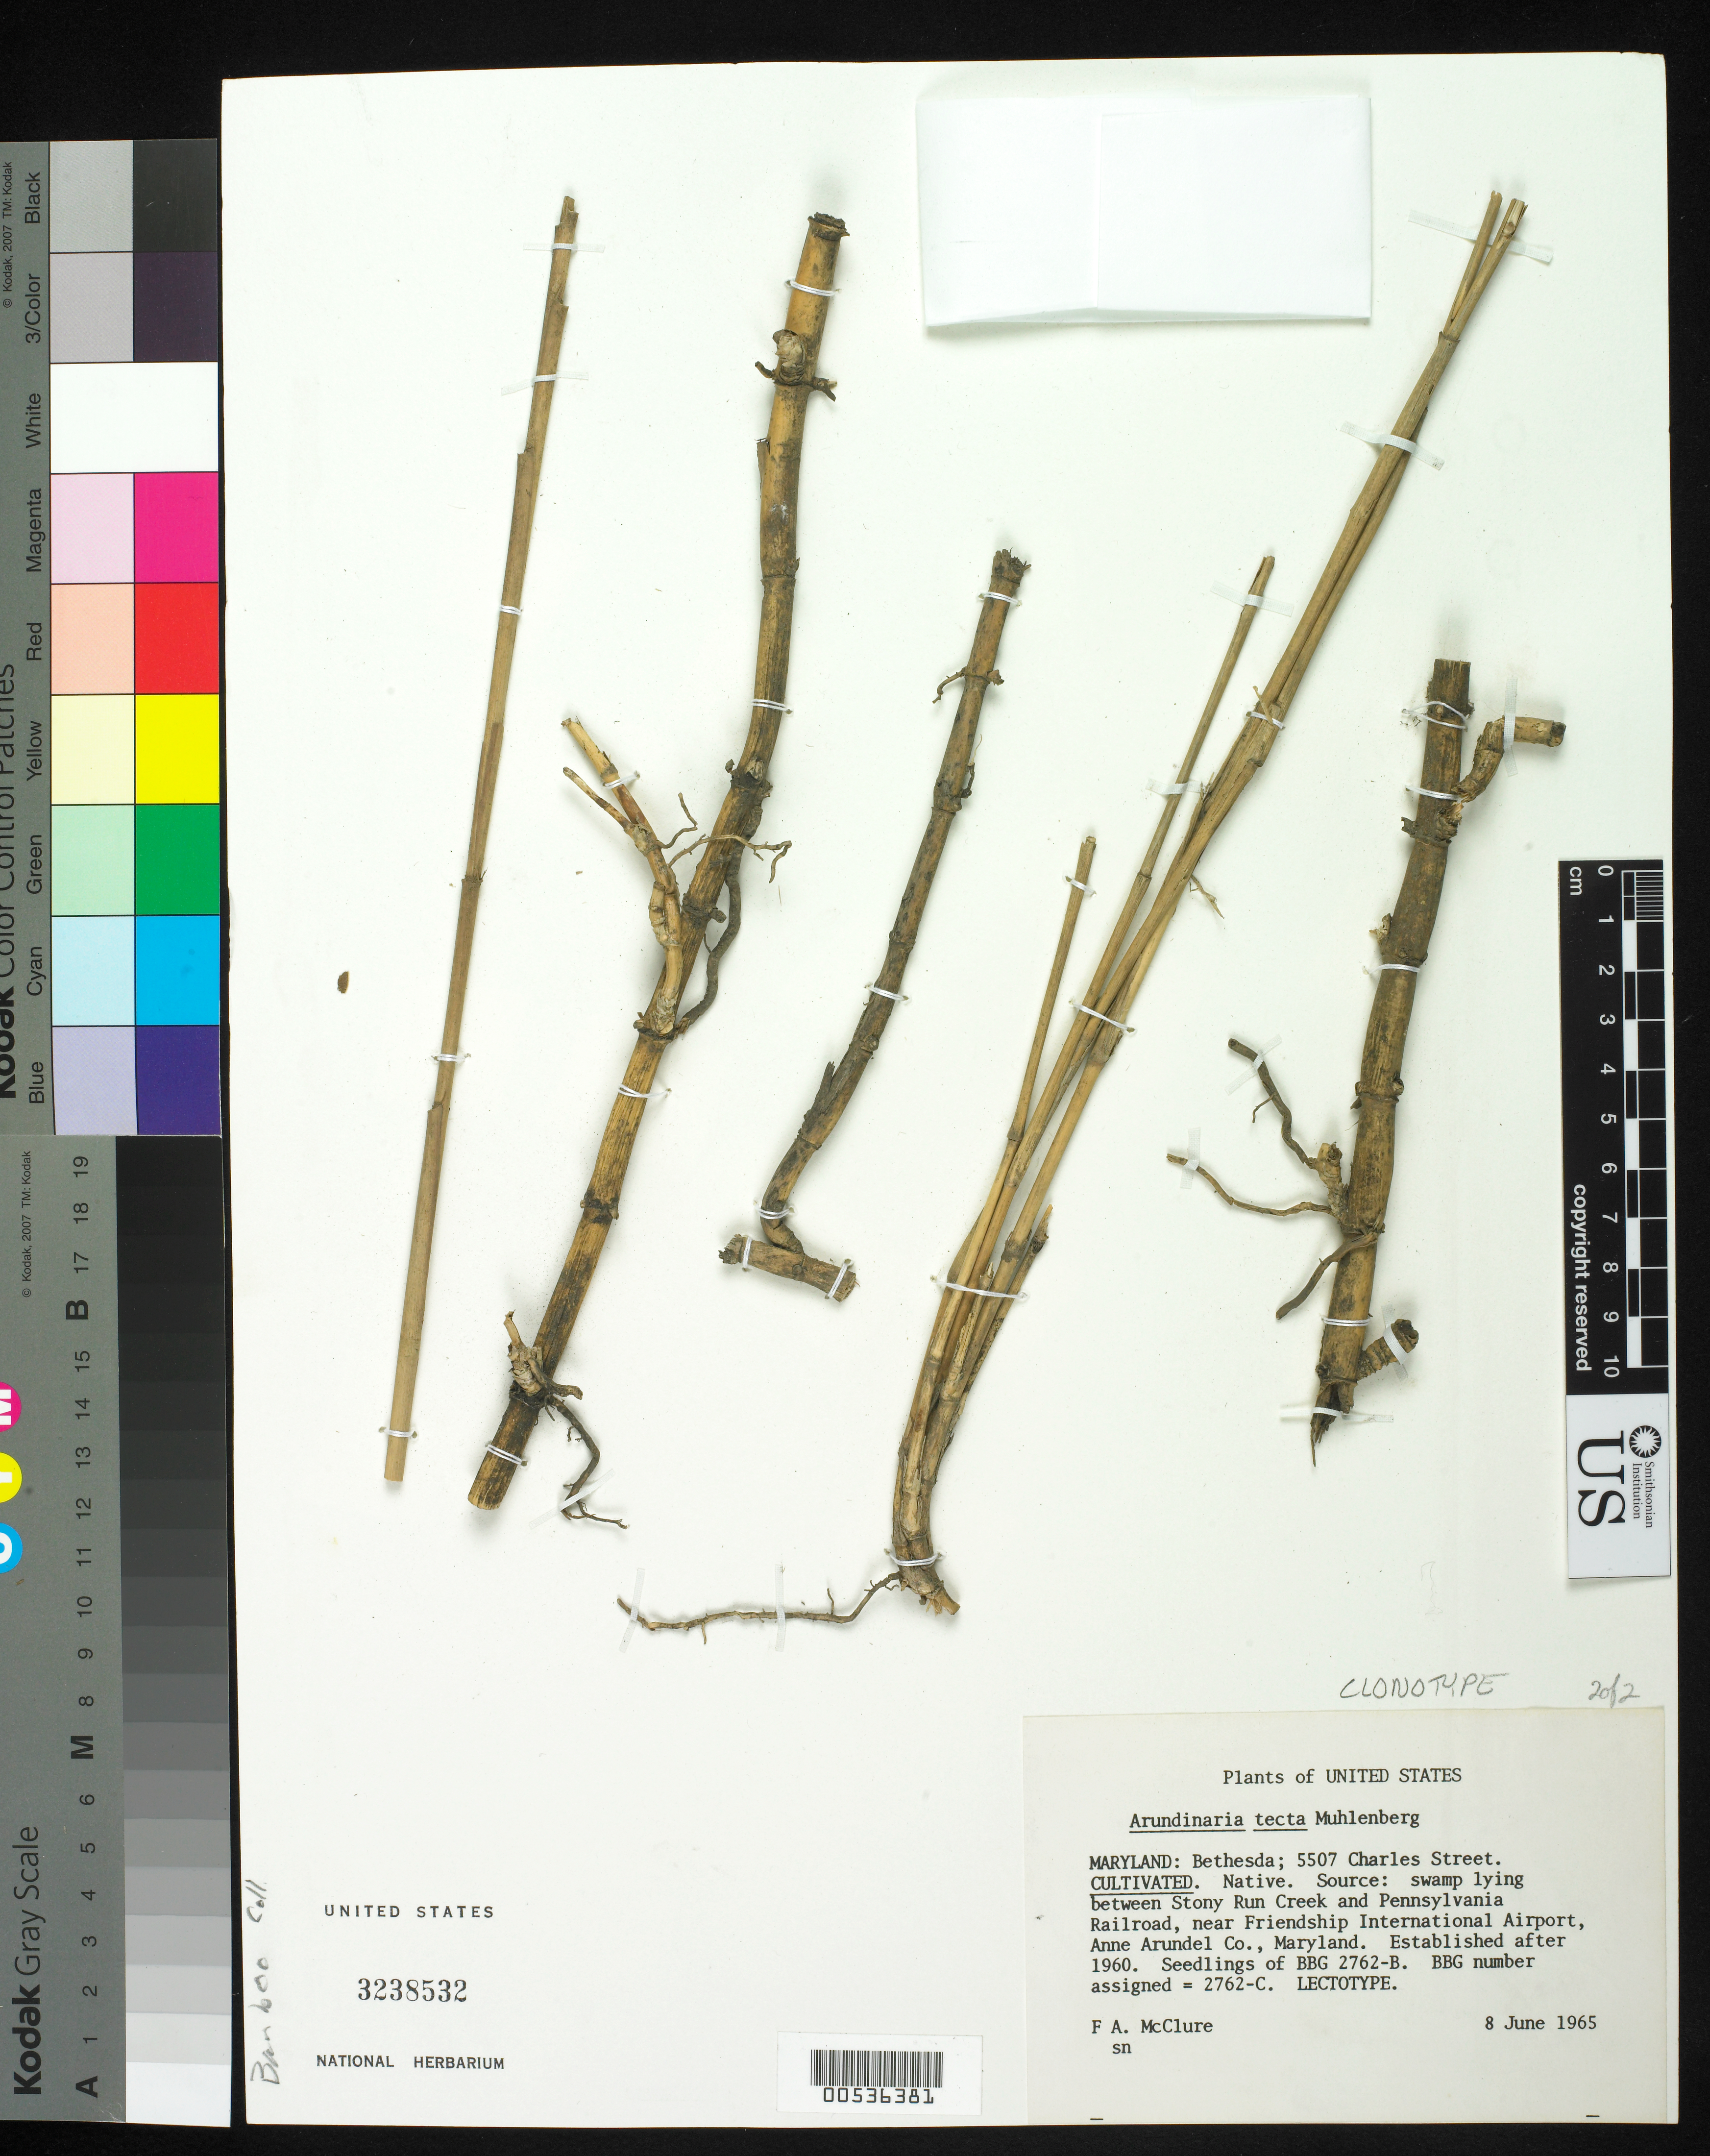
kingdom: Plantae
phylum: Tracheophyta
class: Liliopsida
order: Poales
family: Poaceae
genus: Arundinaria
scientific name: Arundinaria tecta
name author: (Walter) Muhl.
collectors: F. A. McClure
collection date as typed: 08 Jun 1965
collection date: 1965-06-08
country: United States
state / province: Maryland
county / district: Montgomery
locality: Bethesda, 5507 Charles Street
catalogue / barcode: US 3238532